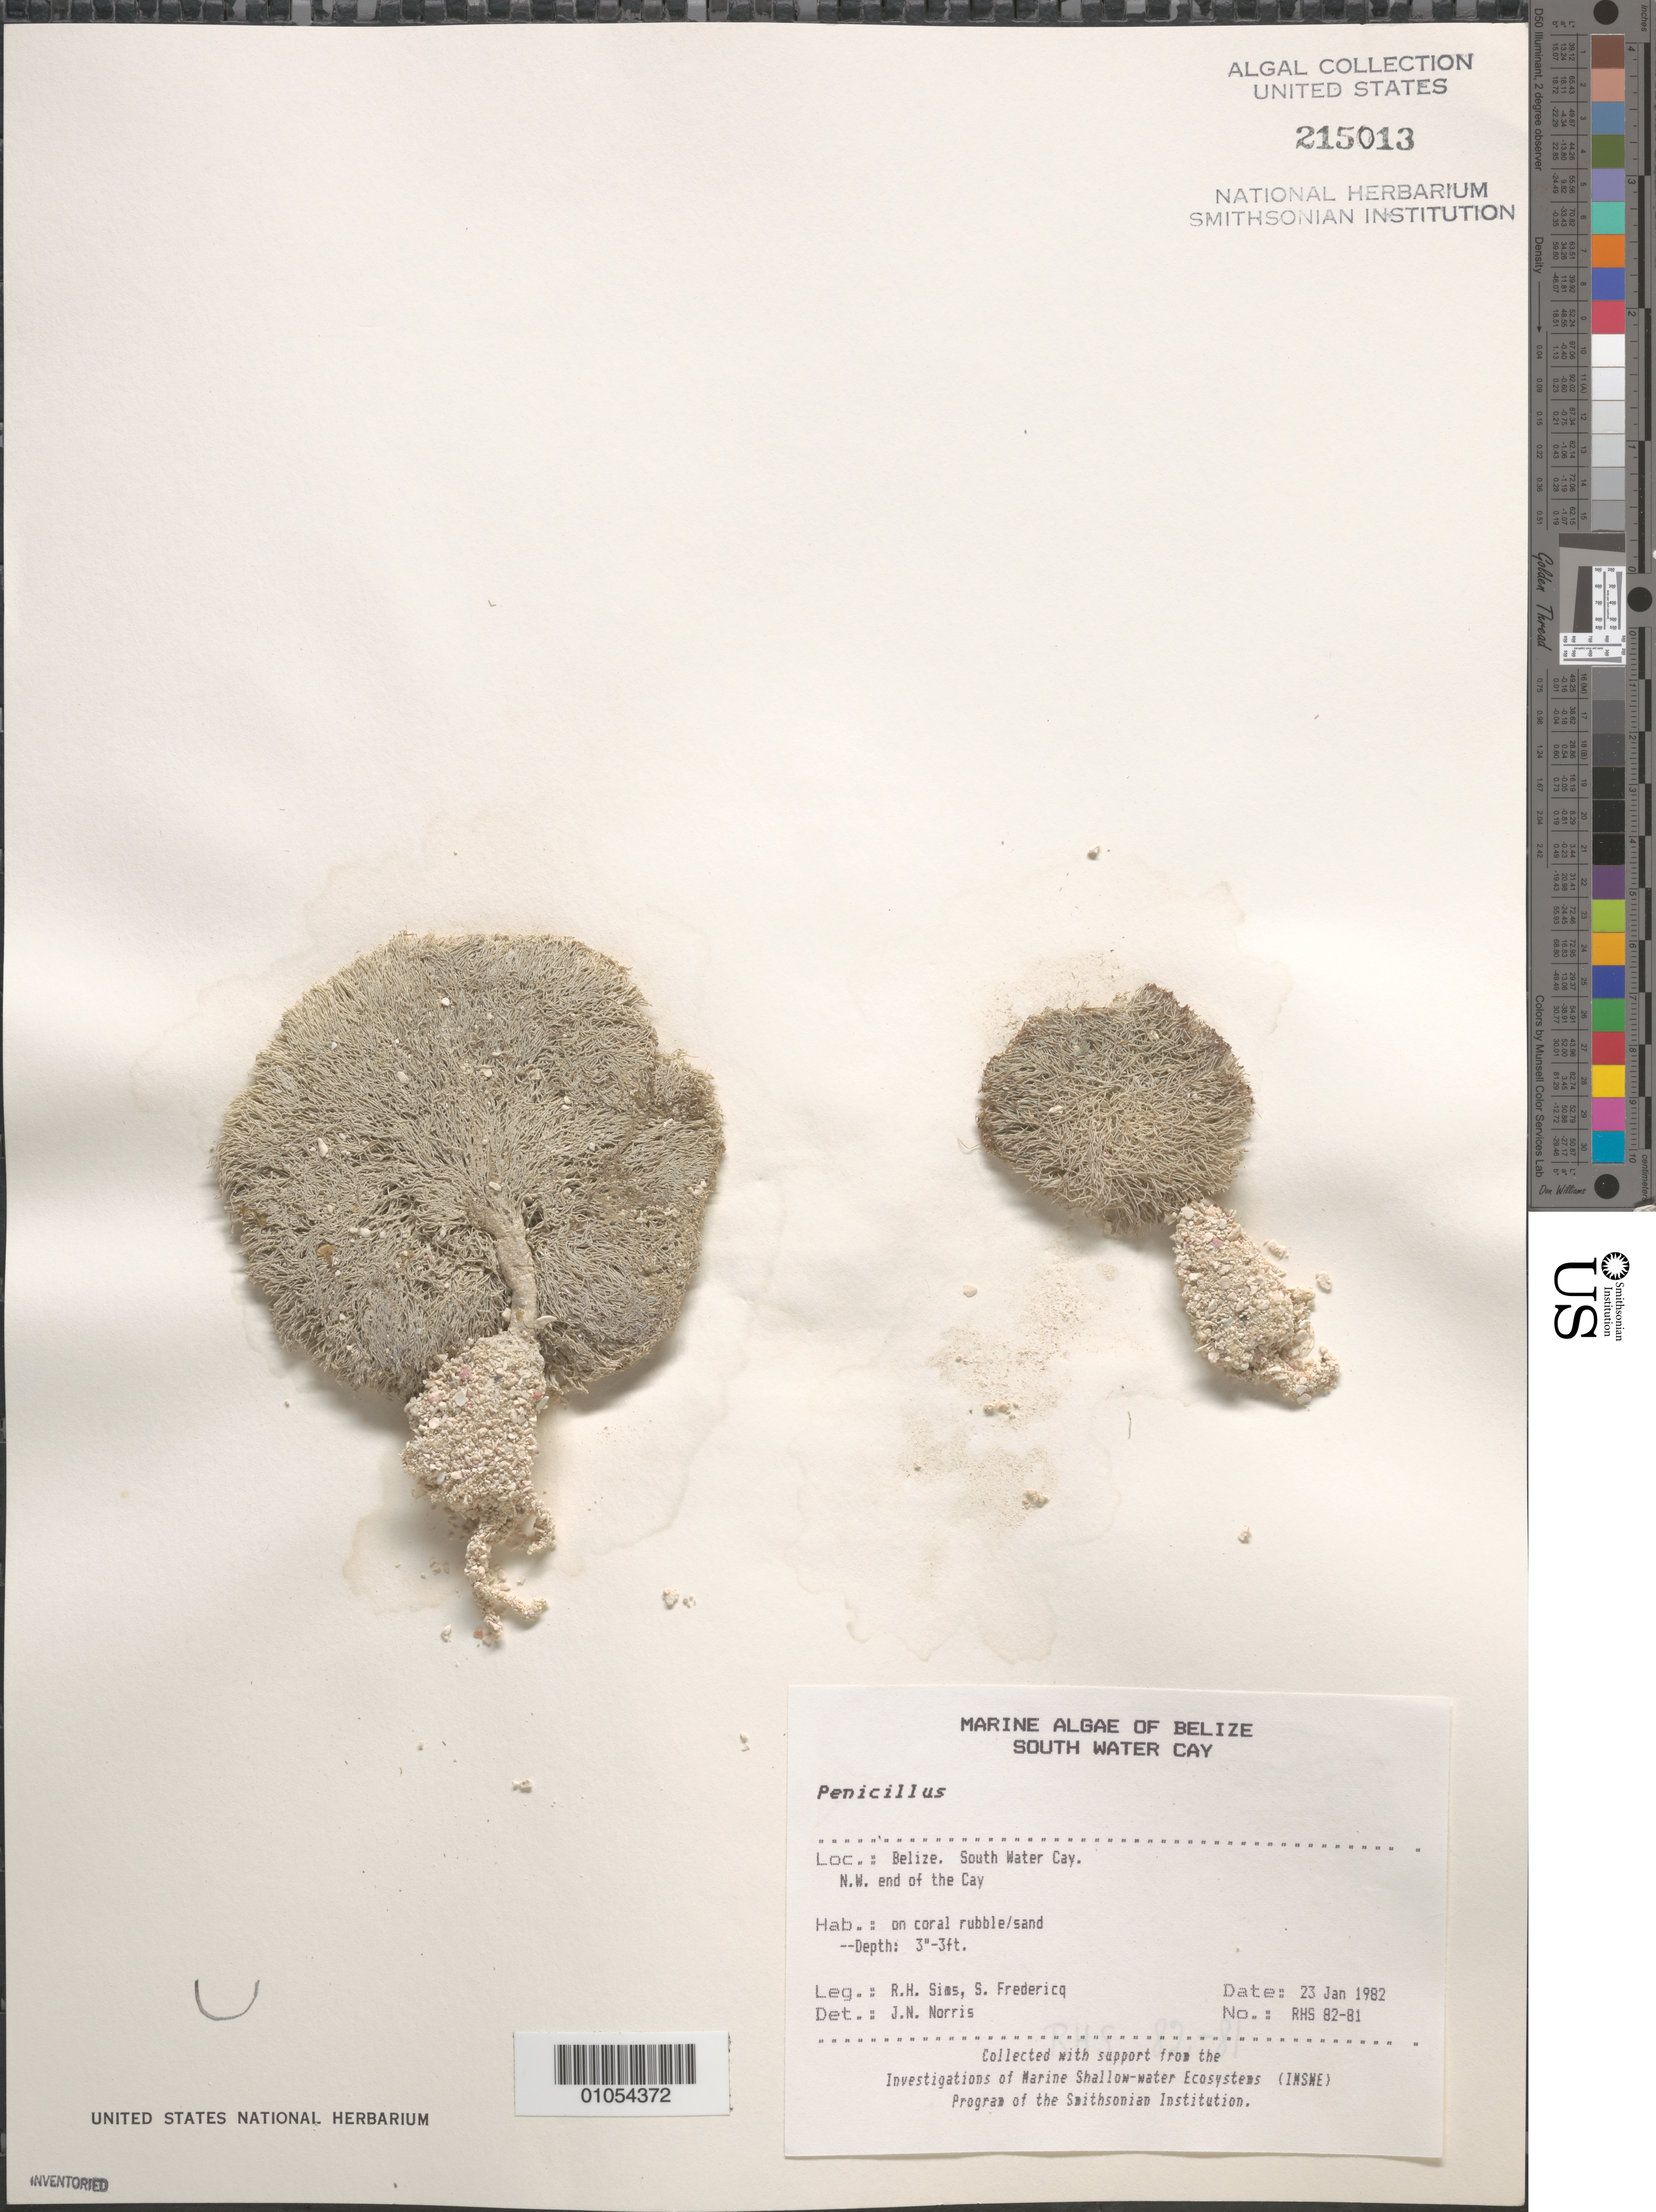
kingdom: Plantae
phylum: Chlorophyta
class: Ulvophyceae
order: Bryopsidales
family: Udoteaceae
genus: Penicillus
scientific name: Penicillus sp.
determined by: Norris, James N.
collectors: R. H. Sims & S. Fredericq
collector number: RHS 82-81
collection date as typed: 23 Jan 1982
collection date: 1982-01-23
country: Belize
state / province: Stann Creek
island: South Water Cay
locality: Northwest end of cay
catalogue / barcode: US 215013